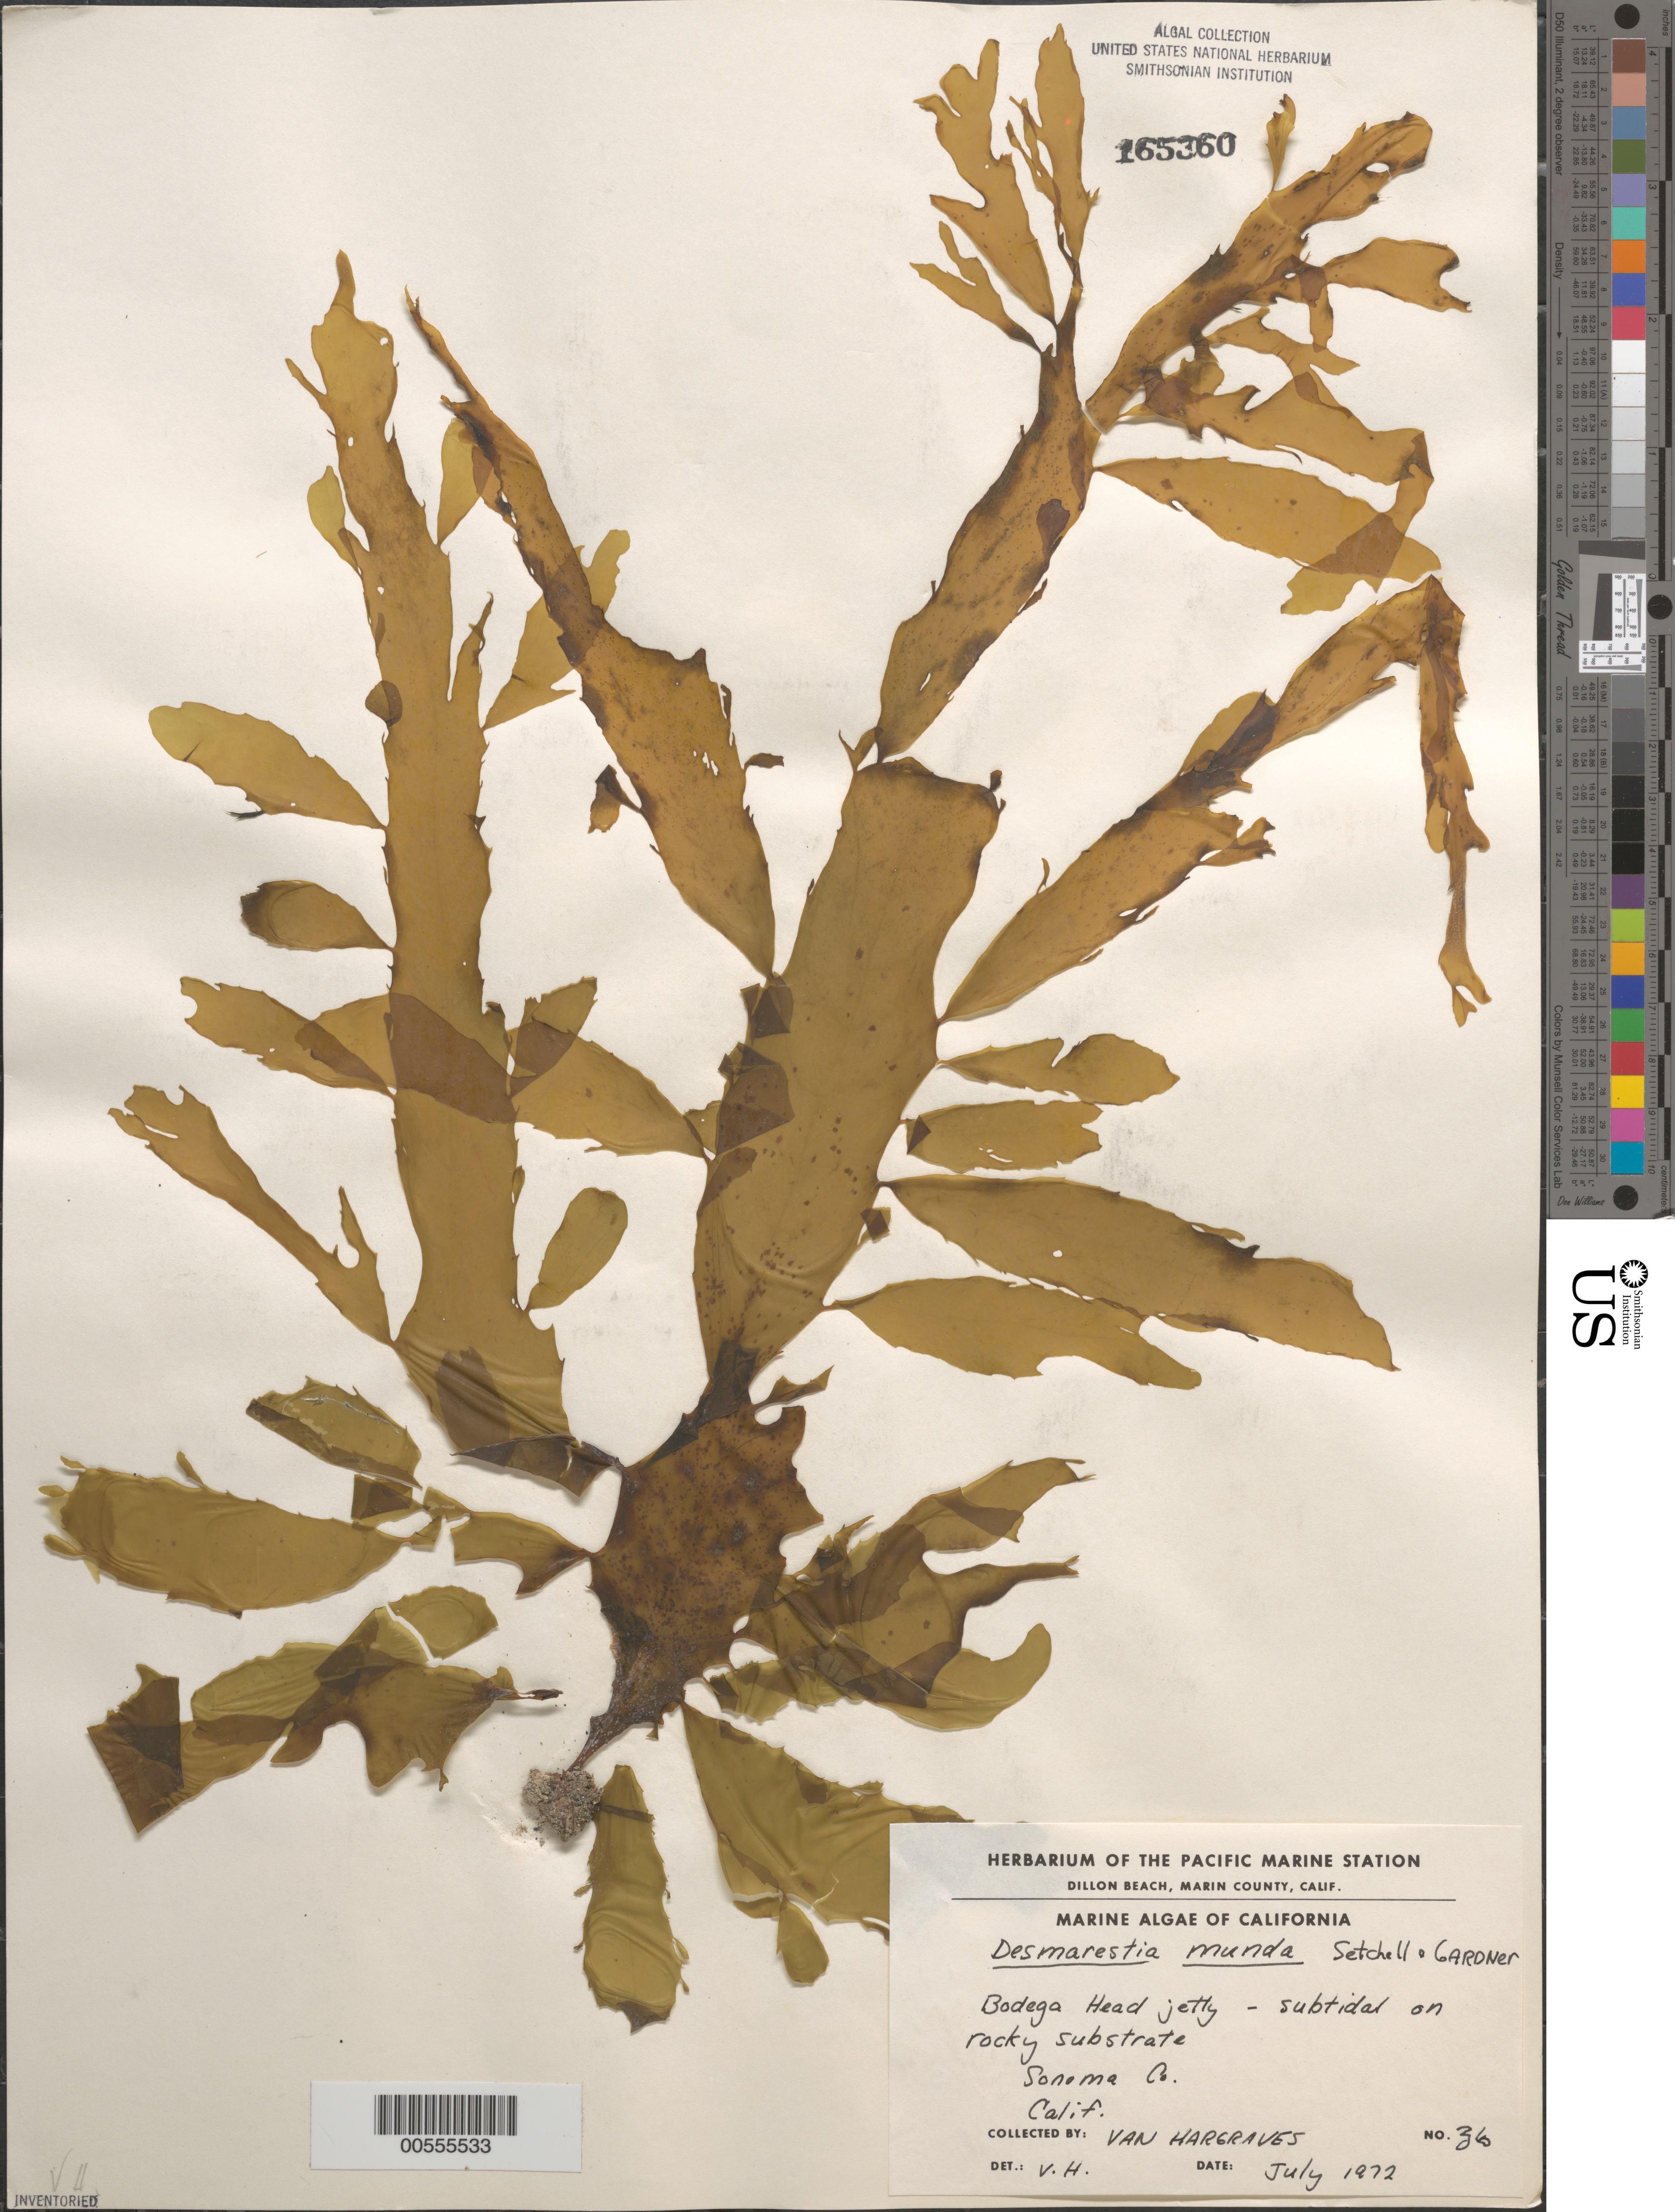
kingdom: Chromista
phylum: Ochrophyta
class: Phaeophyceae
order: Desmarestiales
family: Desmarestiaceae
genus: Desmarestia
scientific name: Desmarestia munda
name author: Setch. & N.L. Gardner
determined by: Hargraves, V. A.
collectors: V. Hargraves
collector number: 36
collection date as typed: Jul 1972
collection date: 1972-07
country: United States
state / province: California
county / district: Sonoma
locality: Bodega Head jetty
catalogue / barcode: US 165360